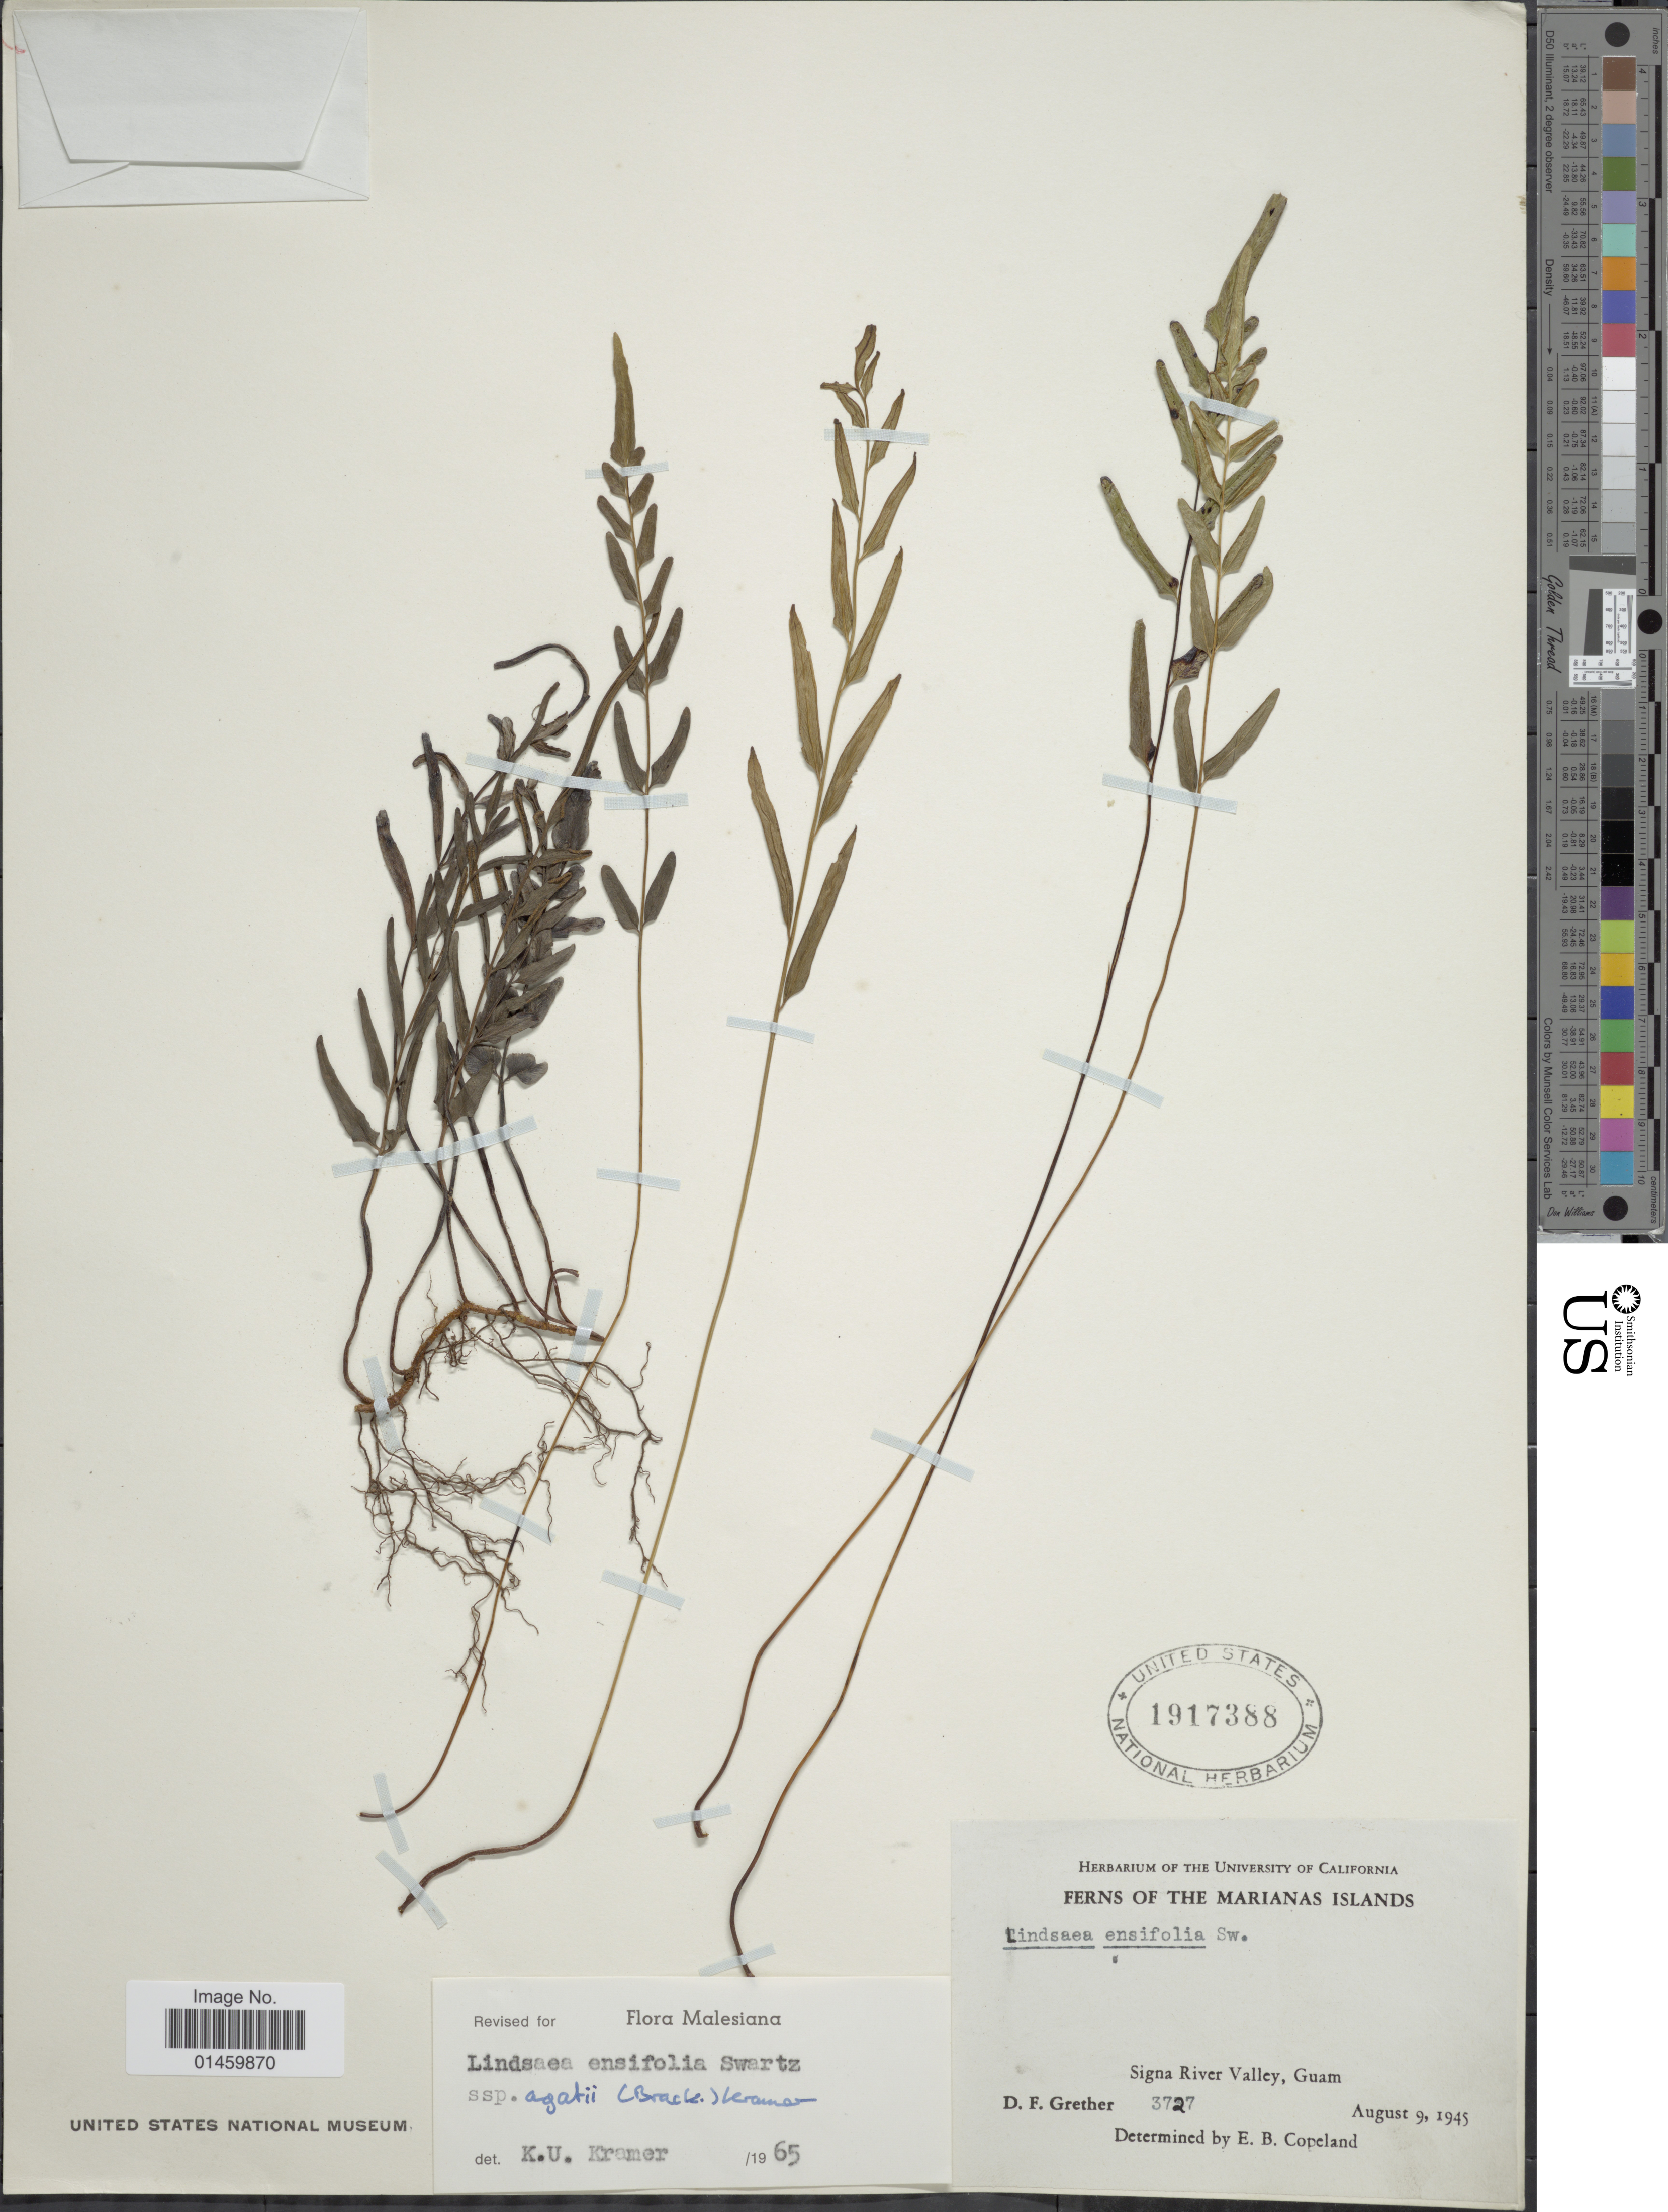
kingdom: Plantae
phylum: Tracheophyta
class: Polypodiopsida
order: Polypodiales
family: Lindsaeaceae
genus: Lindsaea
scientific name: Lindsaea ensifolia subsp. agatii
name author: (Brack.) K.U. Kramer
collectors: D. F. Grether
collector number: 3727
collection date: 1945-08-09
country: Guam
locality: Ferns of the Marianas Islands. Signa River Valley.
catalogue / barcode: US 1917388